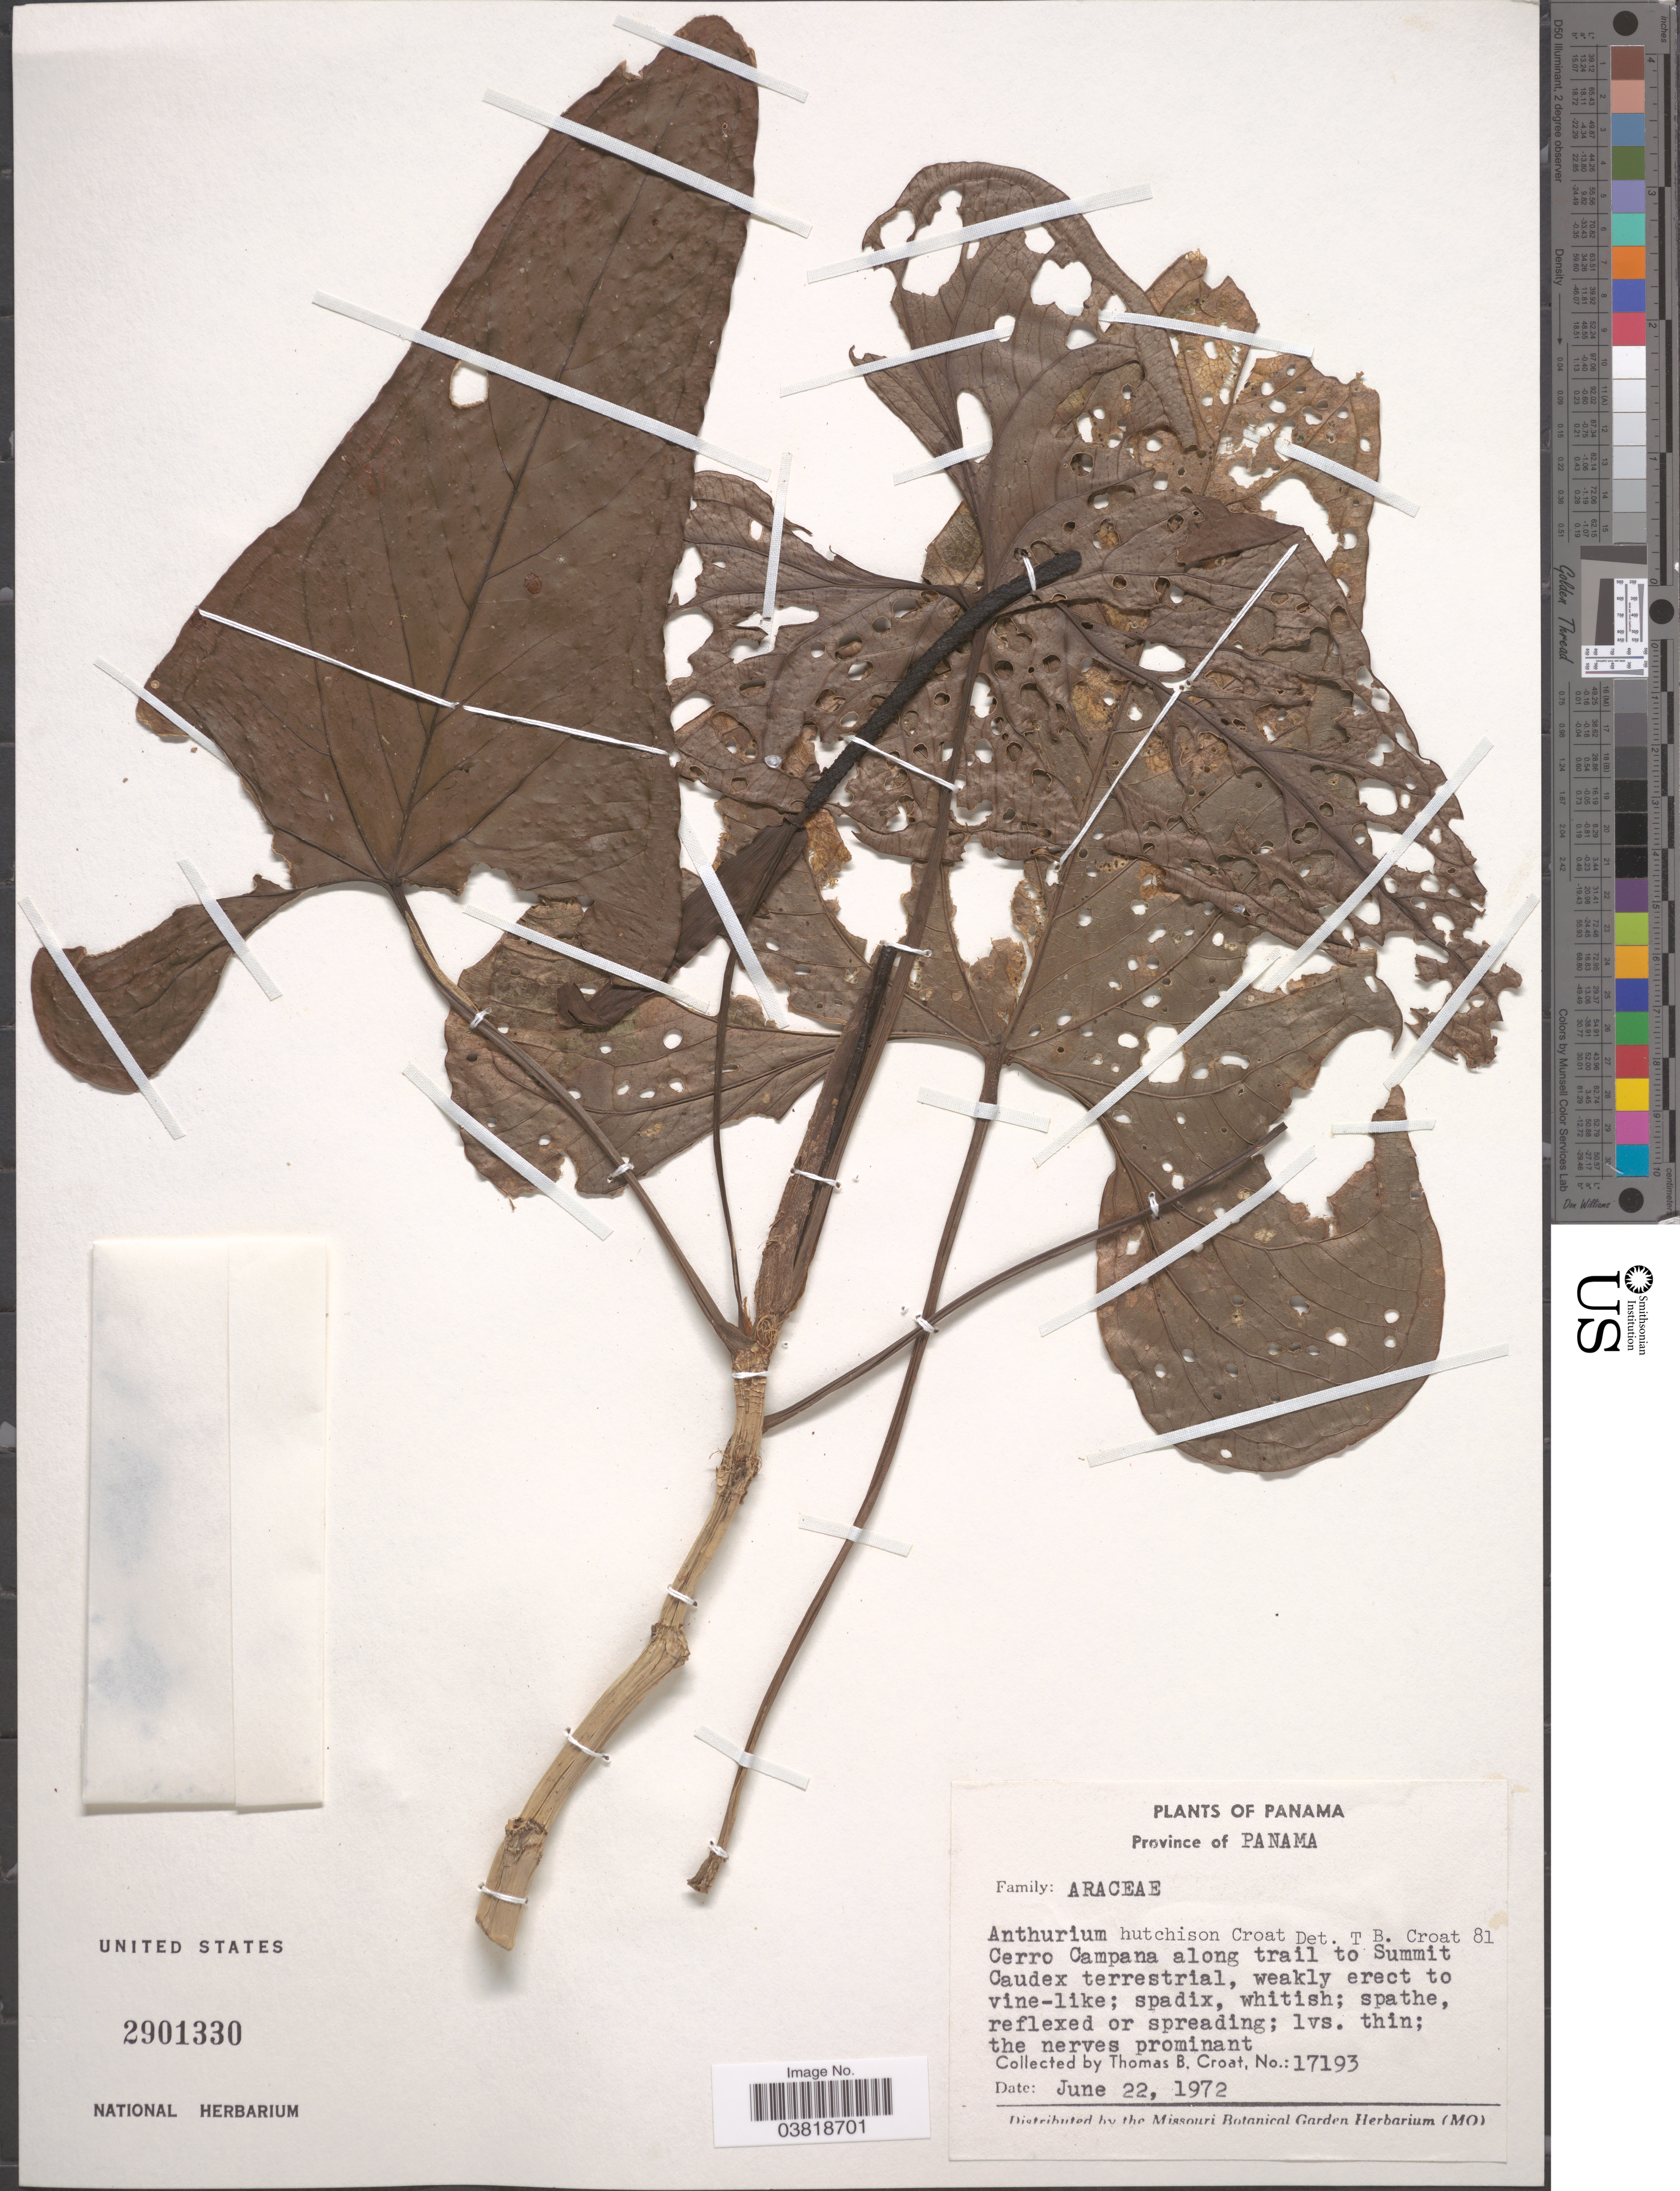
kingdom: Plantae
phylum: Tracheophyta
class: Liliopsida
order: Alismatales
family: Araceae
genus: Anthurium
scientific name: Anthurium hutchisonii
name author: Croat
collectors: T. B. Croat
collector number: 17193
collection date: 1972-06-22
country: Panama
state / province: Panamá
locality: Cerro Campana along trail to Summit.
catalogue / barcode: US 2901330